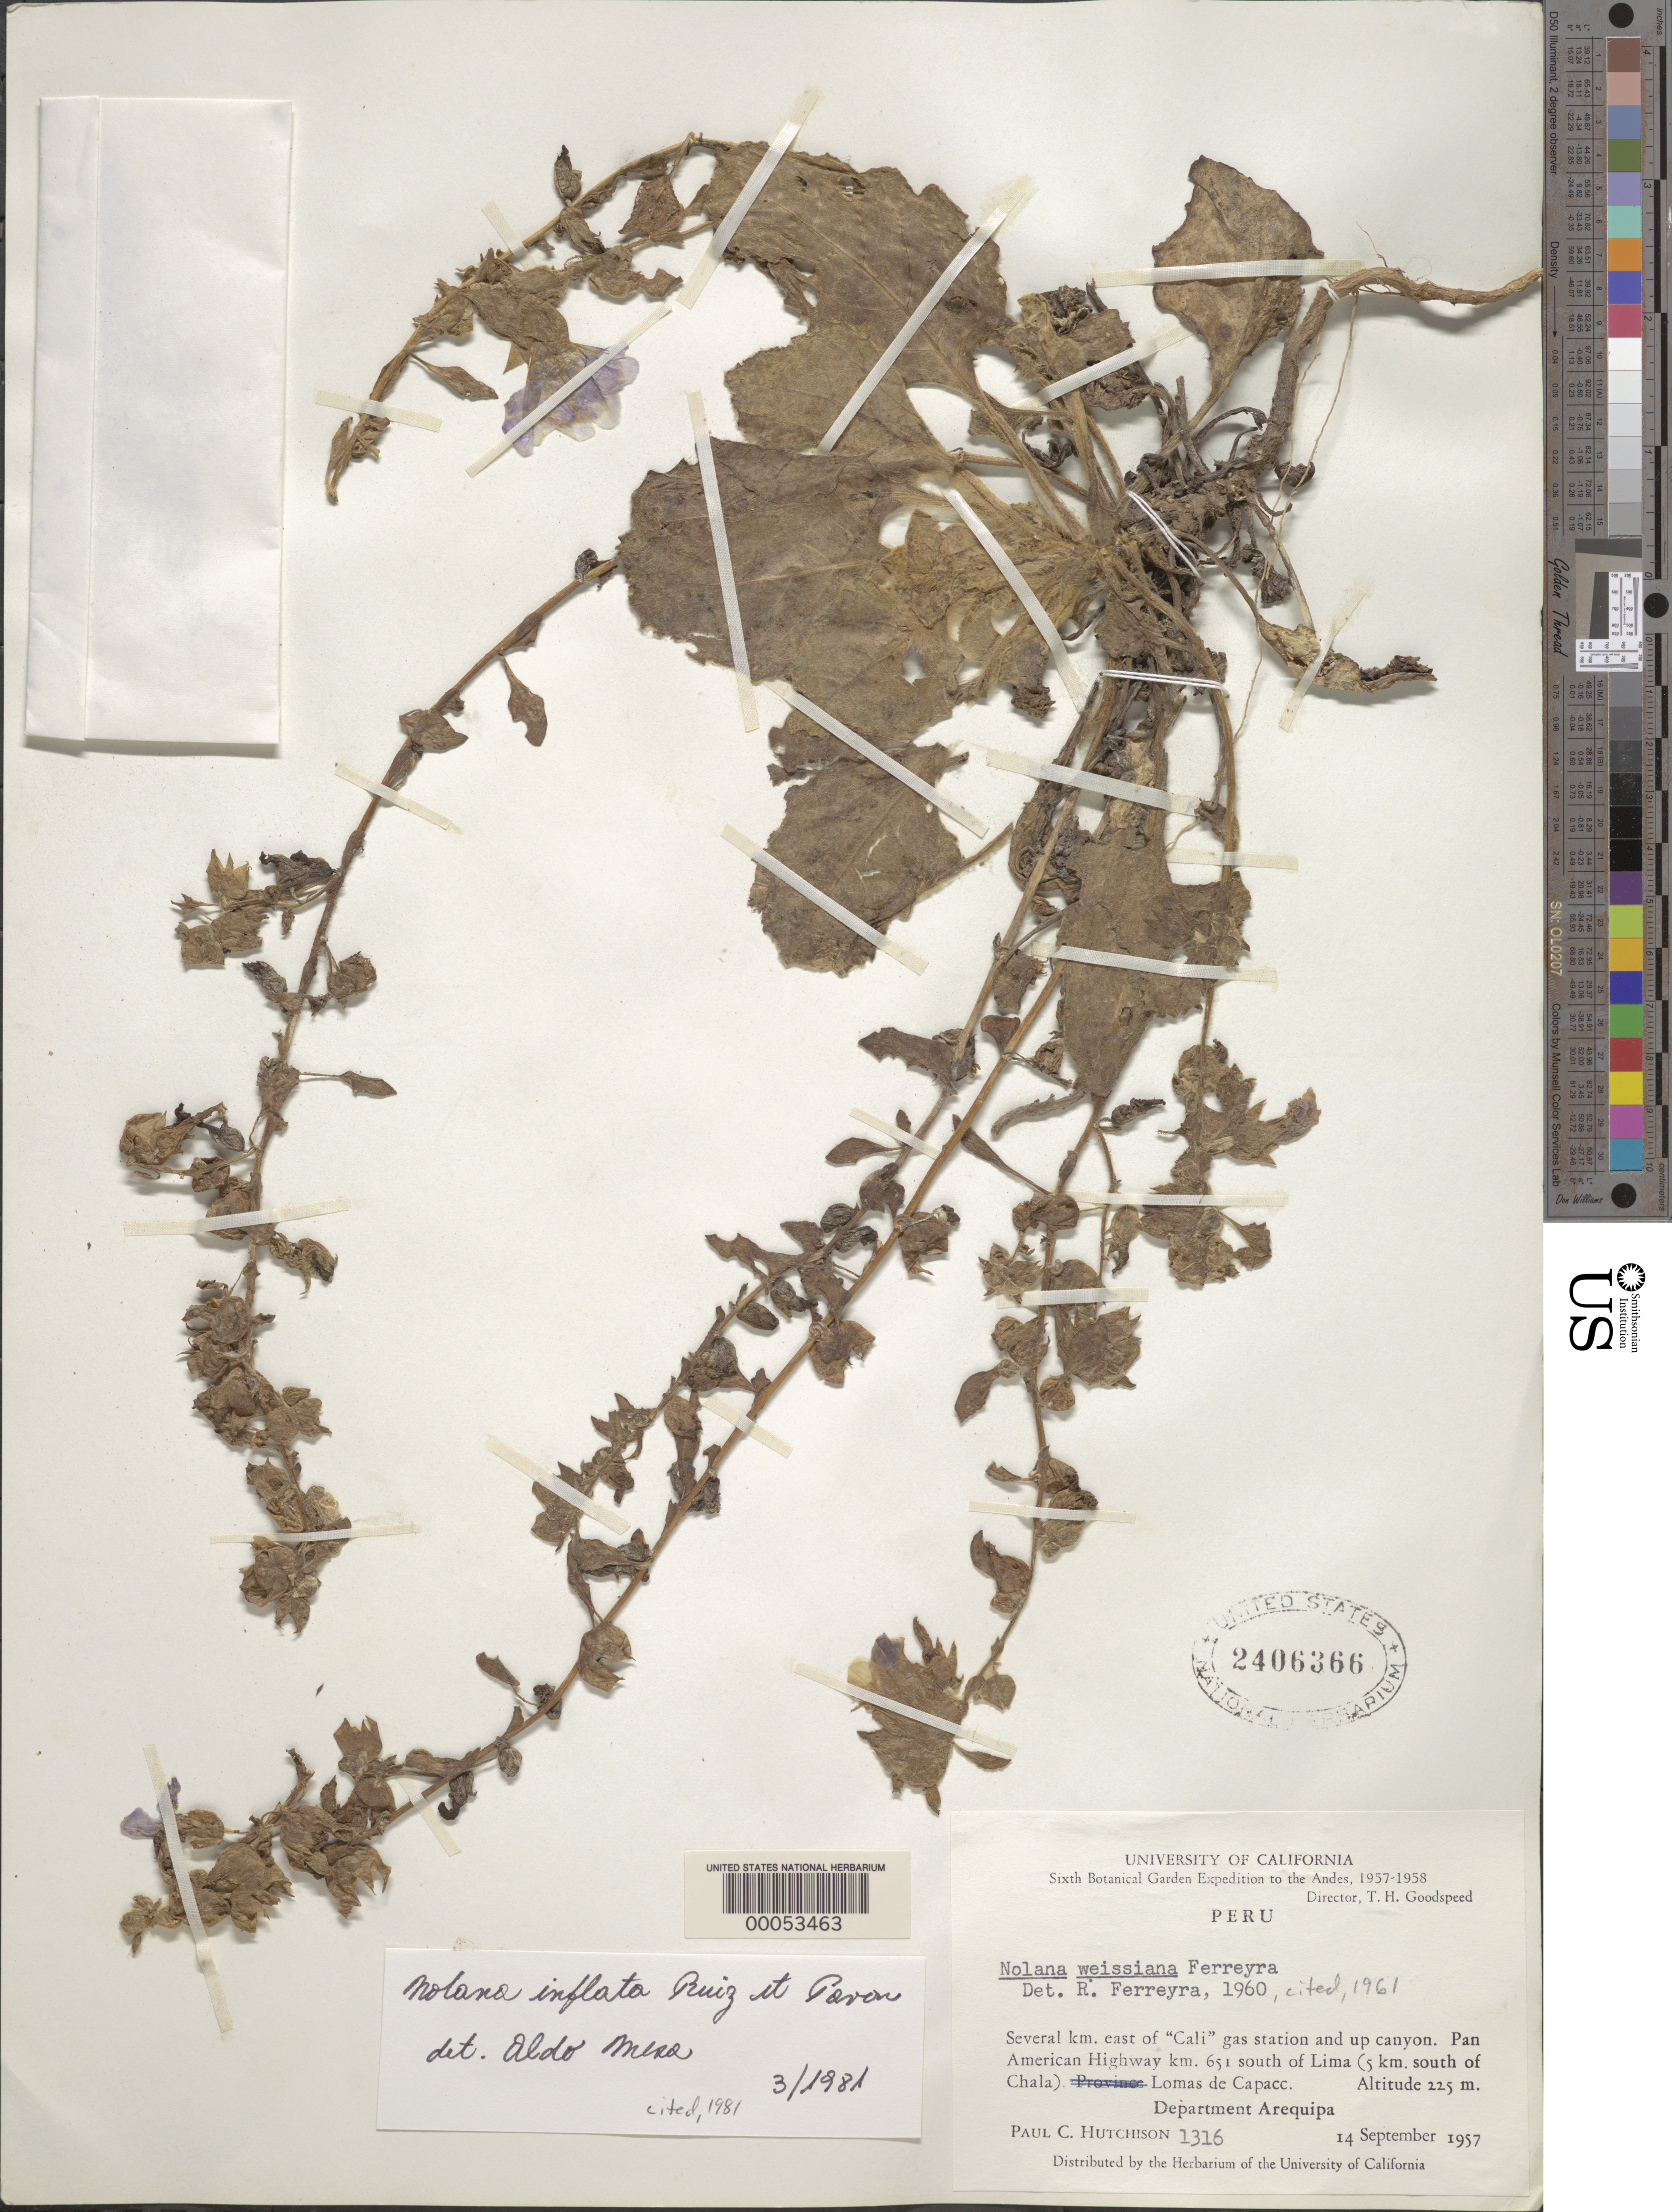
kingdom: Plantae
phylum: Tracheophyta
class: Magnoliopsida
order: Solanales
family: Solanaceae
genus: Nolana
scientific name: Nolana inflata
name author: (Pav.) Ruiz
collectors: P. C. Hutchison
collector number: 1316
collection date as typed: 14 Sep 1957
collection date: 1957-09-14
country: Peru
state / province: Arequipa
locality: several km E of "Cali" gas station and up canyon, Pan American Highway km 651 S of Lima (5 km S of Chala), Lomas de Capacc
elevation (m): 225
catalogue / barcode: US 2406366